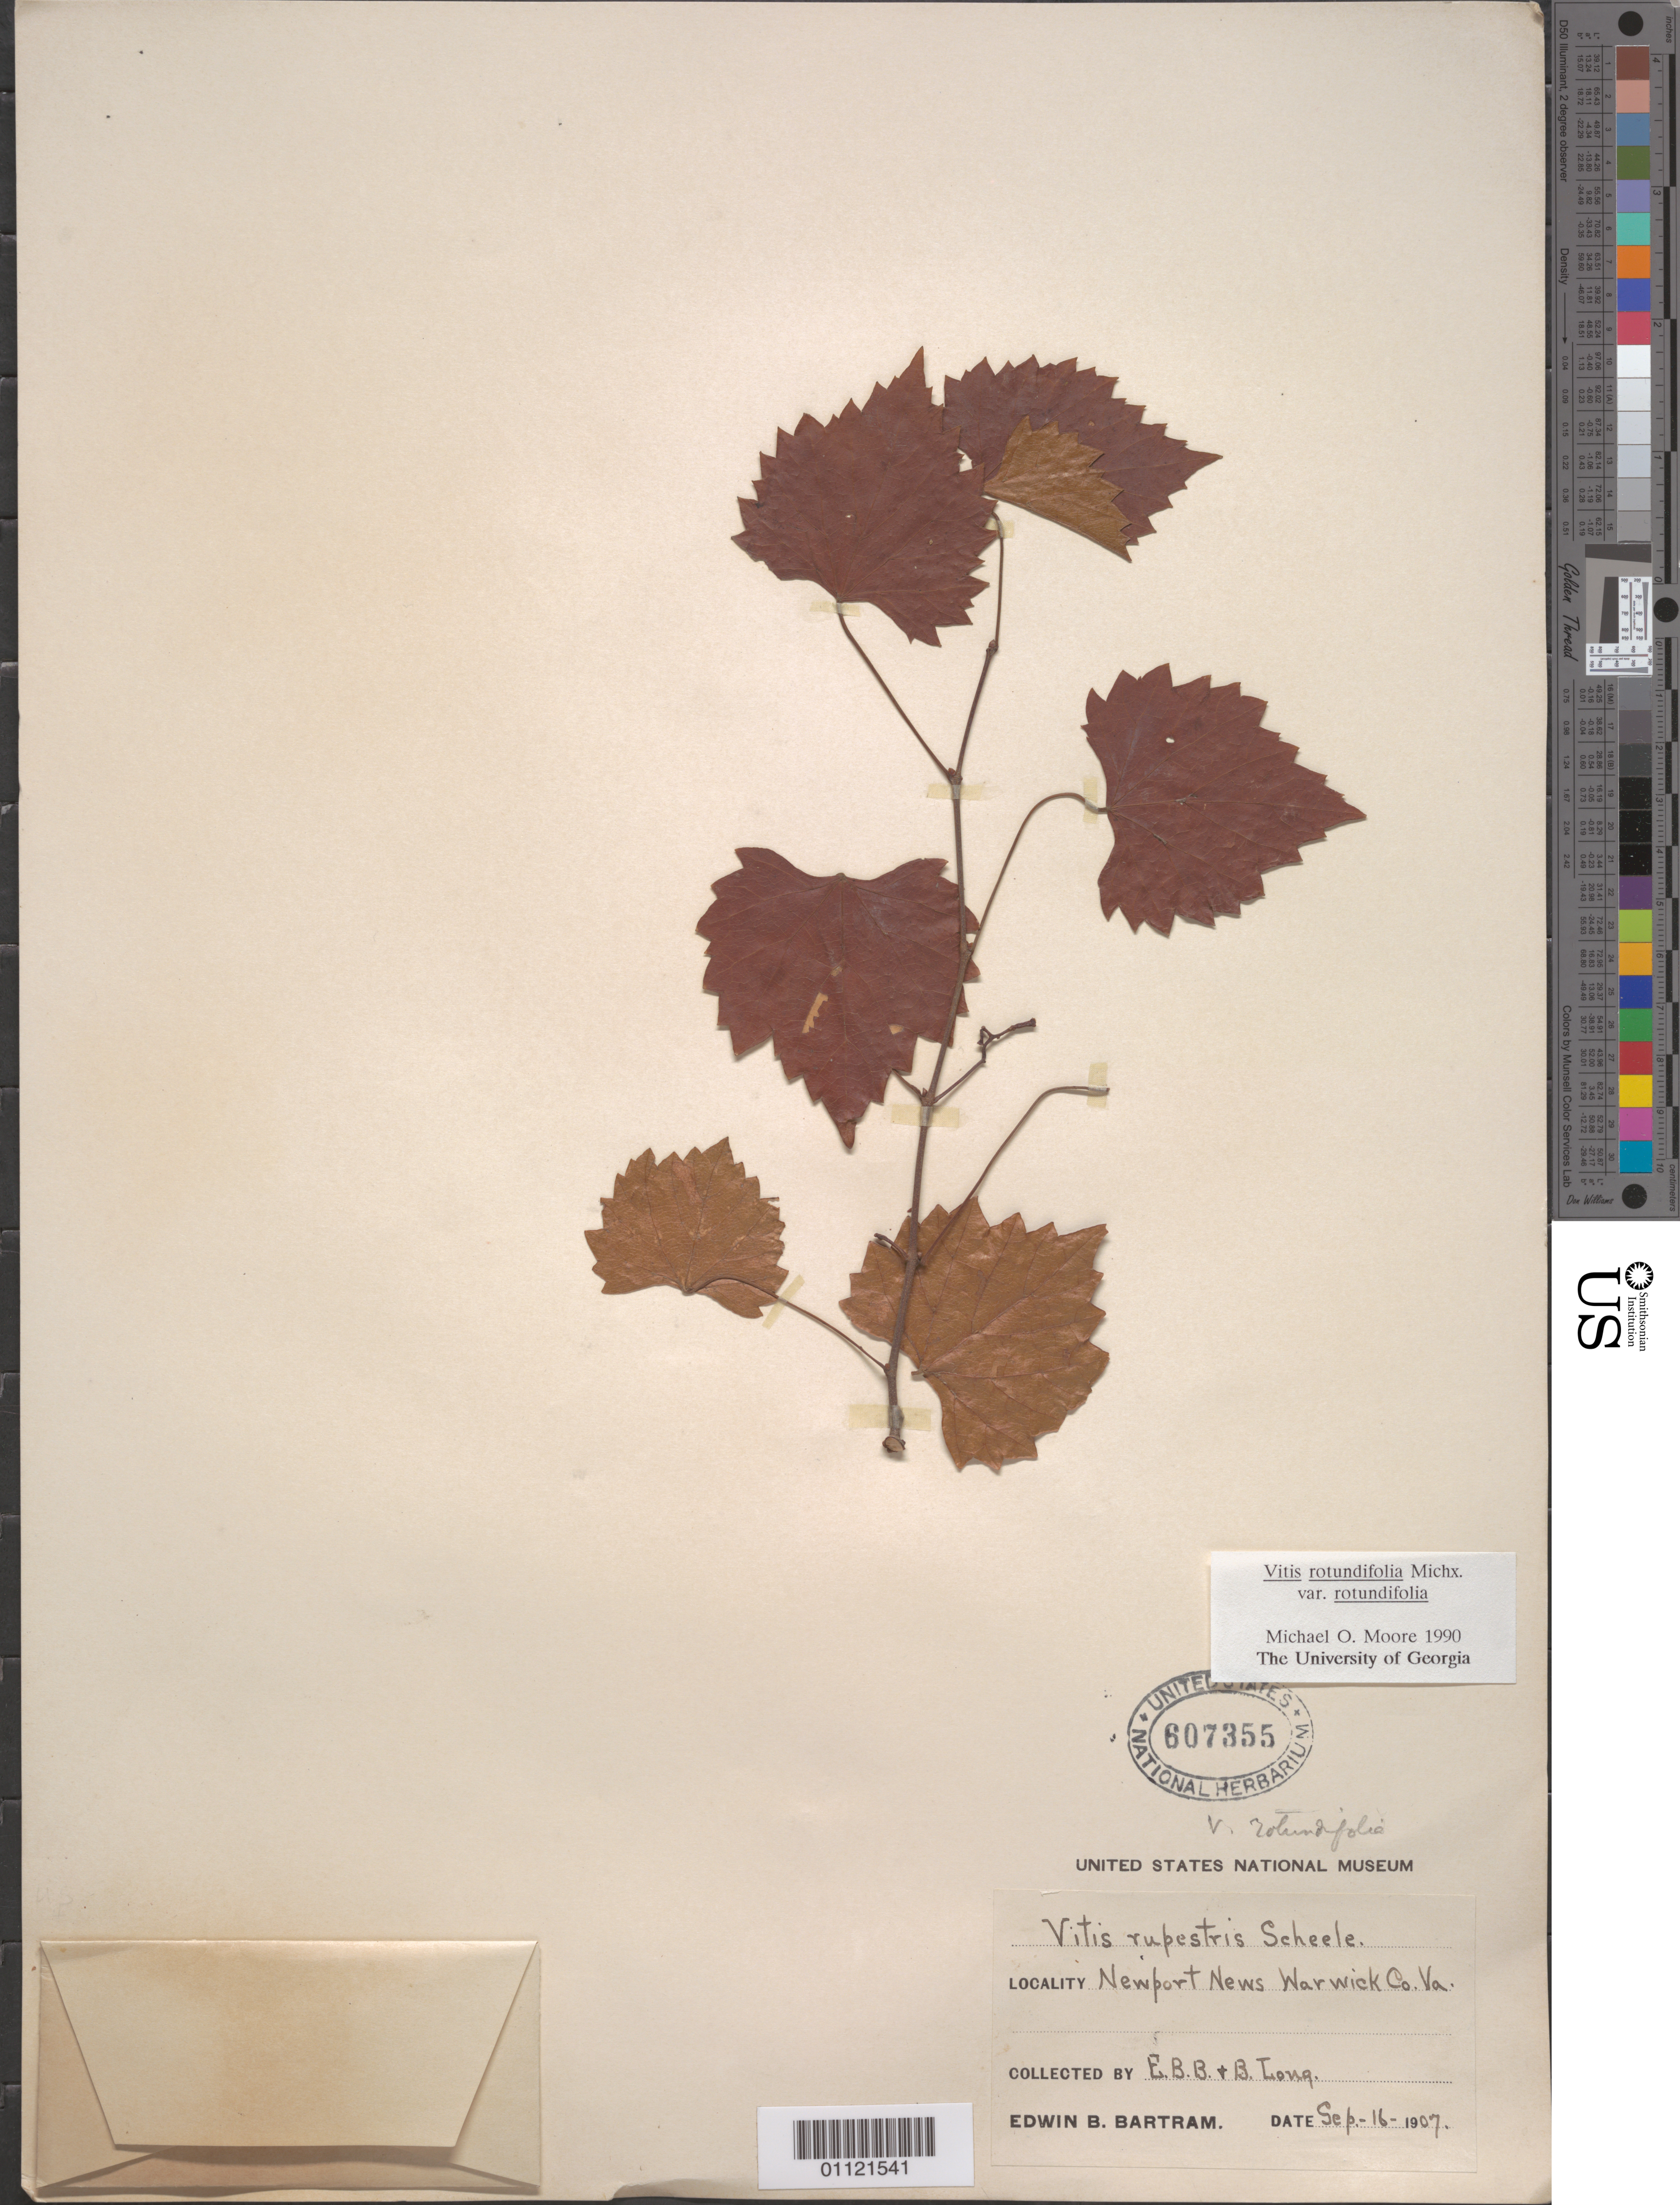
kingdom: Plantae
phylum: Tracheophyta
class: Magnoliopsida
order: Vitales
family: Vitaceae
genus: Vitis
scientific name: Vitis rotundifolia var. rotundifolia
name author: Michx.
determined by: Moore, M. O.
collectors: E. B. Bartram & B. Long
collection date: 1907-09-16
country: United States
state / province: Virginia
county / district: City of Newport News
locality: Newport News, Warwick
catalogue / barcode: US 607355